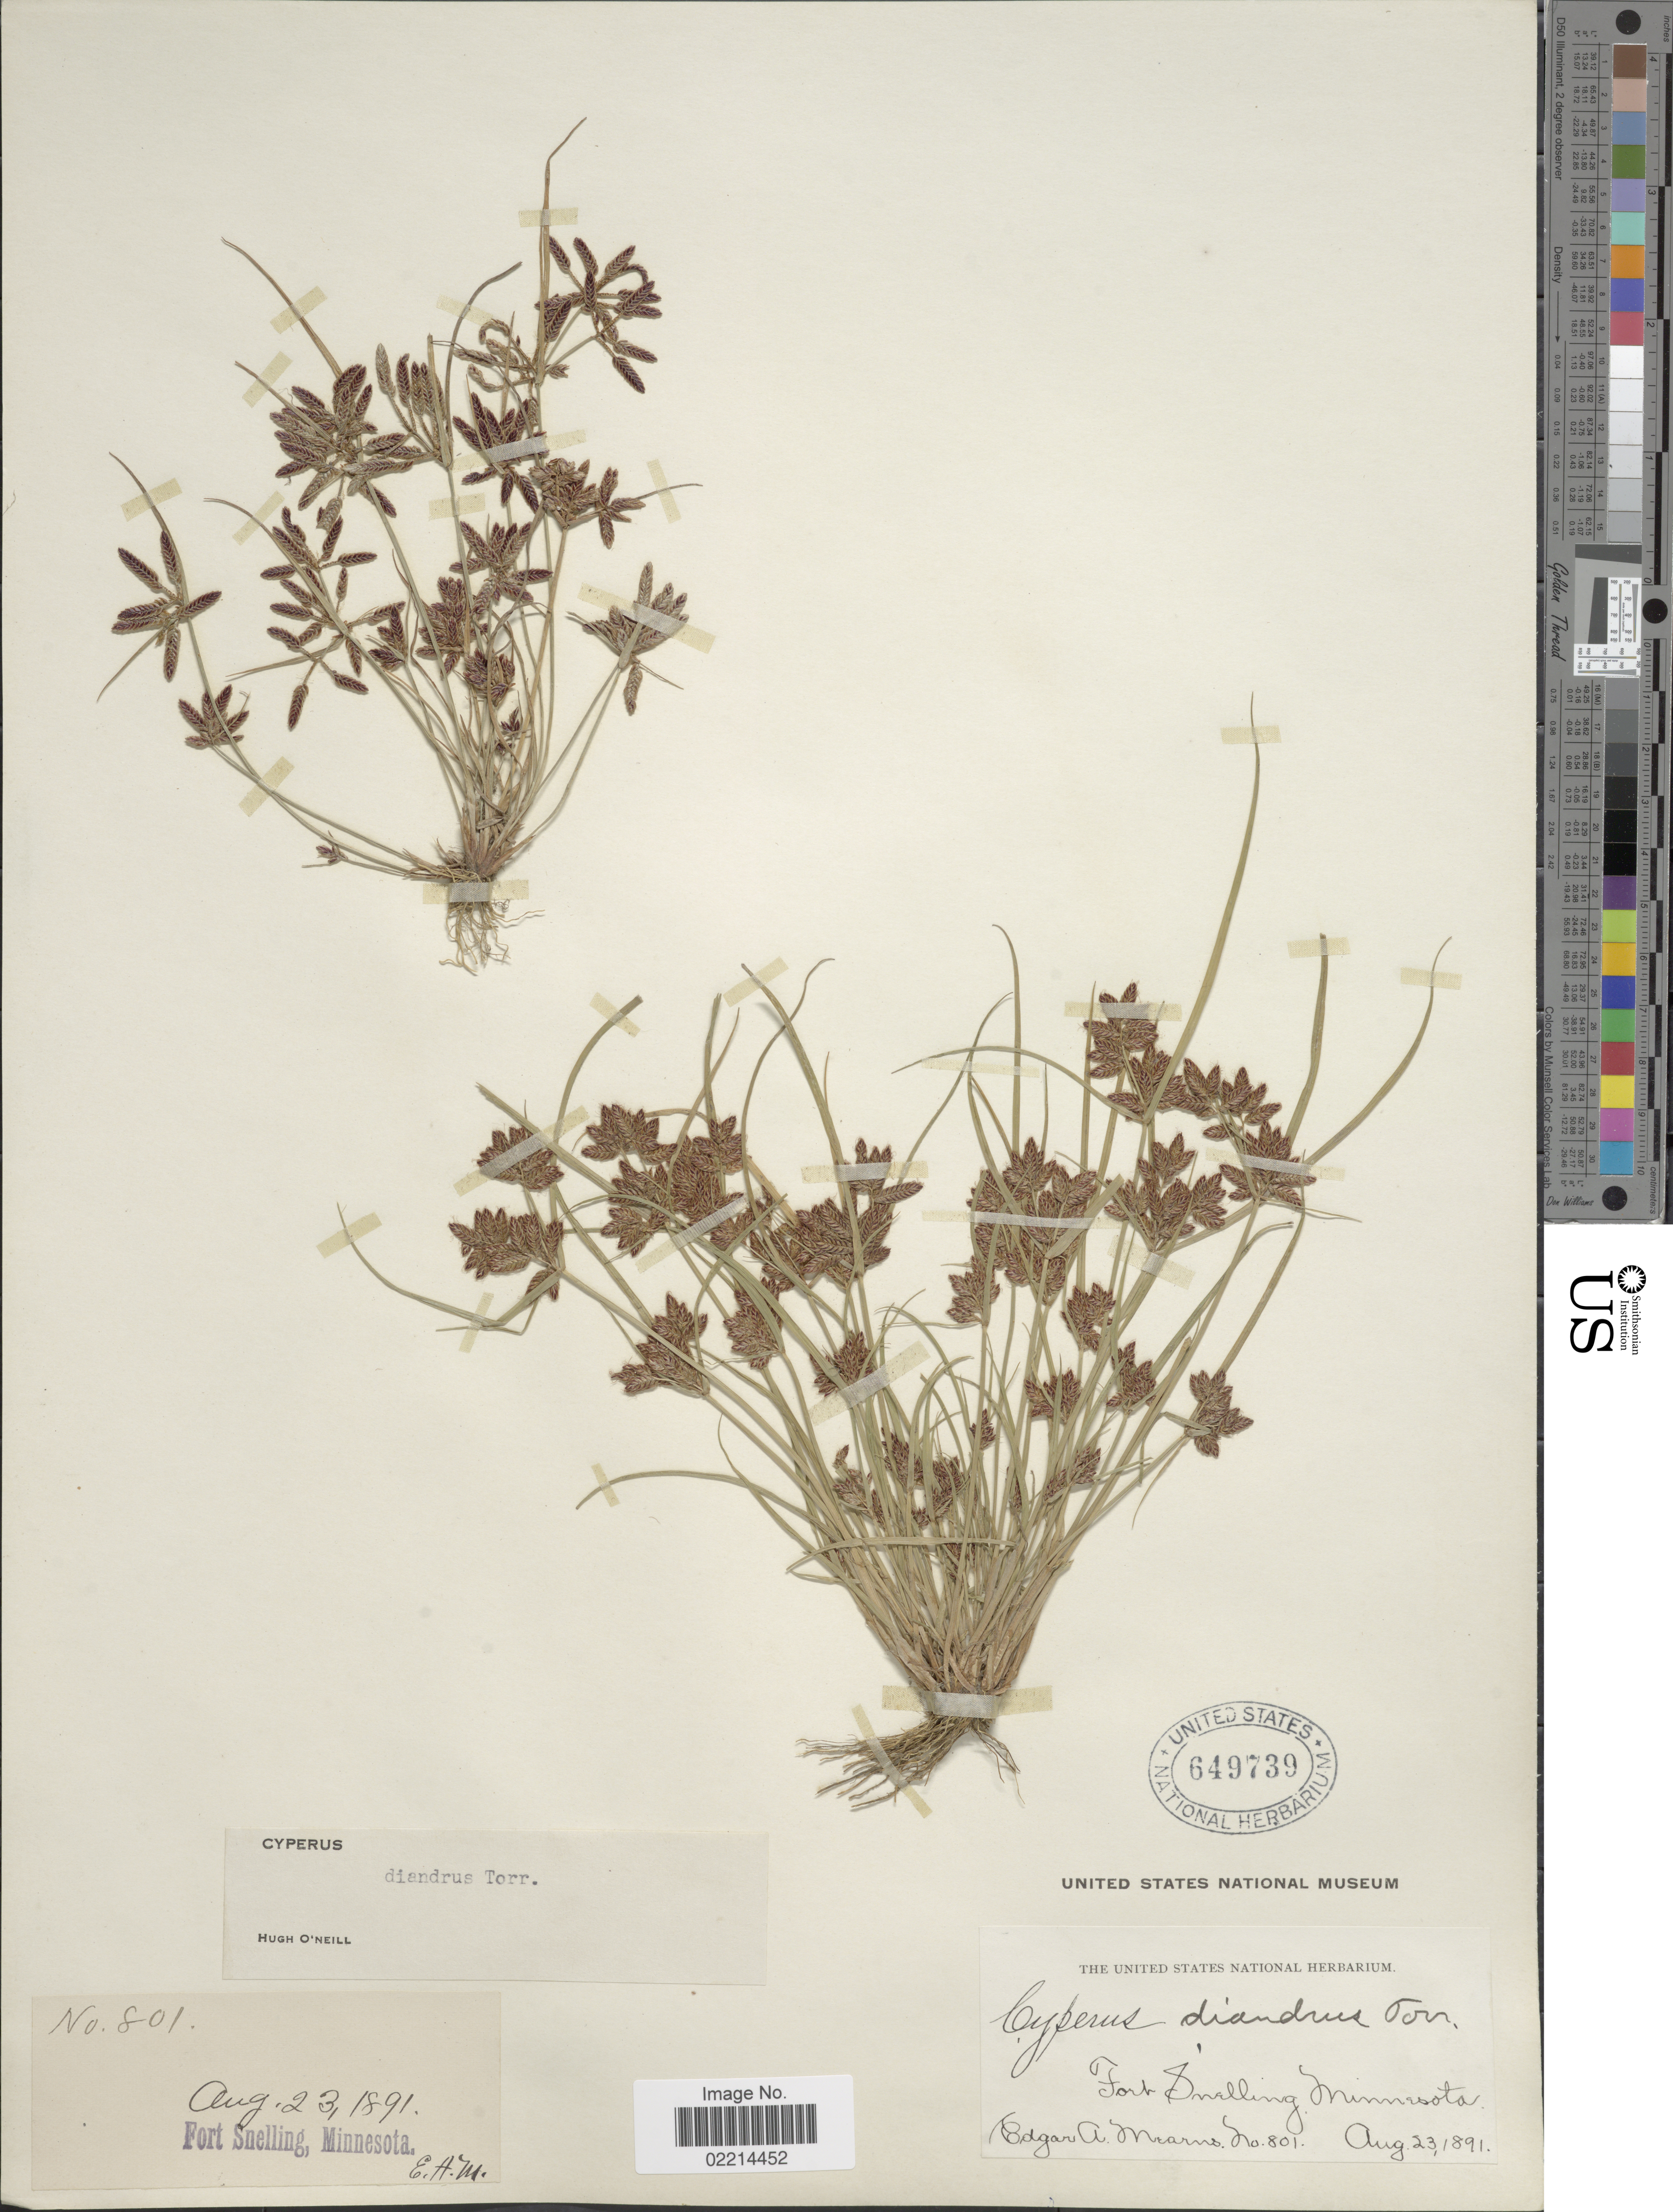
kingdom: Plantae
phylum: Tracheophyta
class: Liliopsida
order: Poales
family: Cyperaceae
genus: Cyperus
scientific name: Cyperus diandrus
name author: Torr.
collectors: E. A. Mearns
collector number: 801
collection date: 1891-08-23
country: United States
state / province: Minnesota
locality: Fort Snelling.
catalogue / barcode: US 6497369